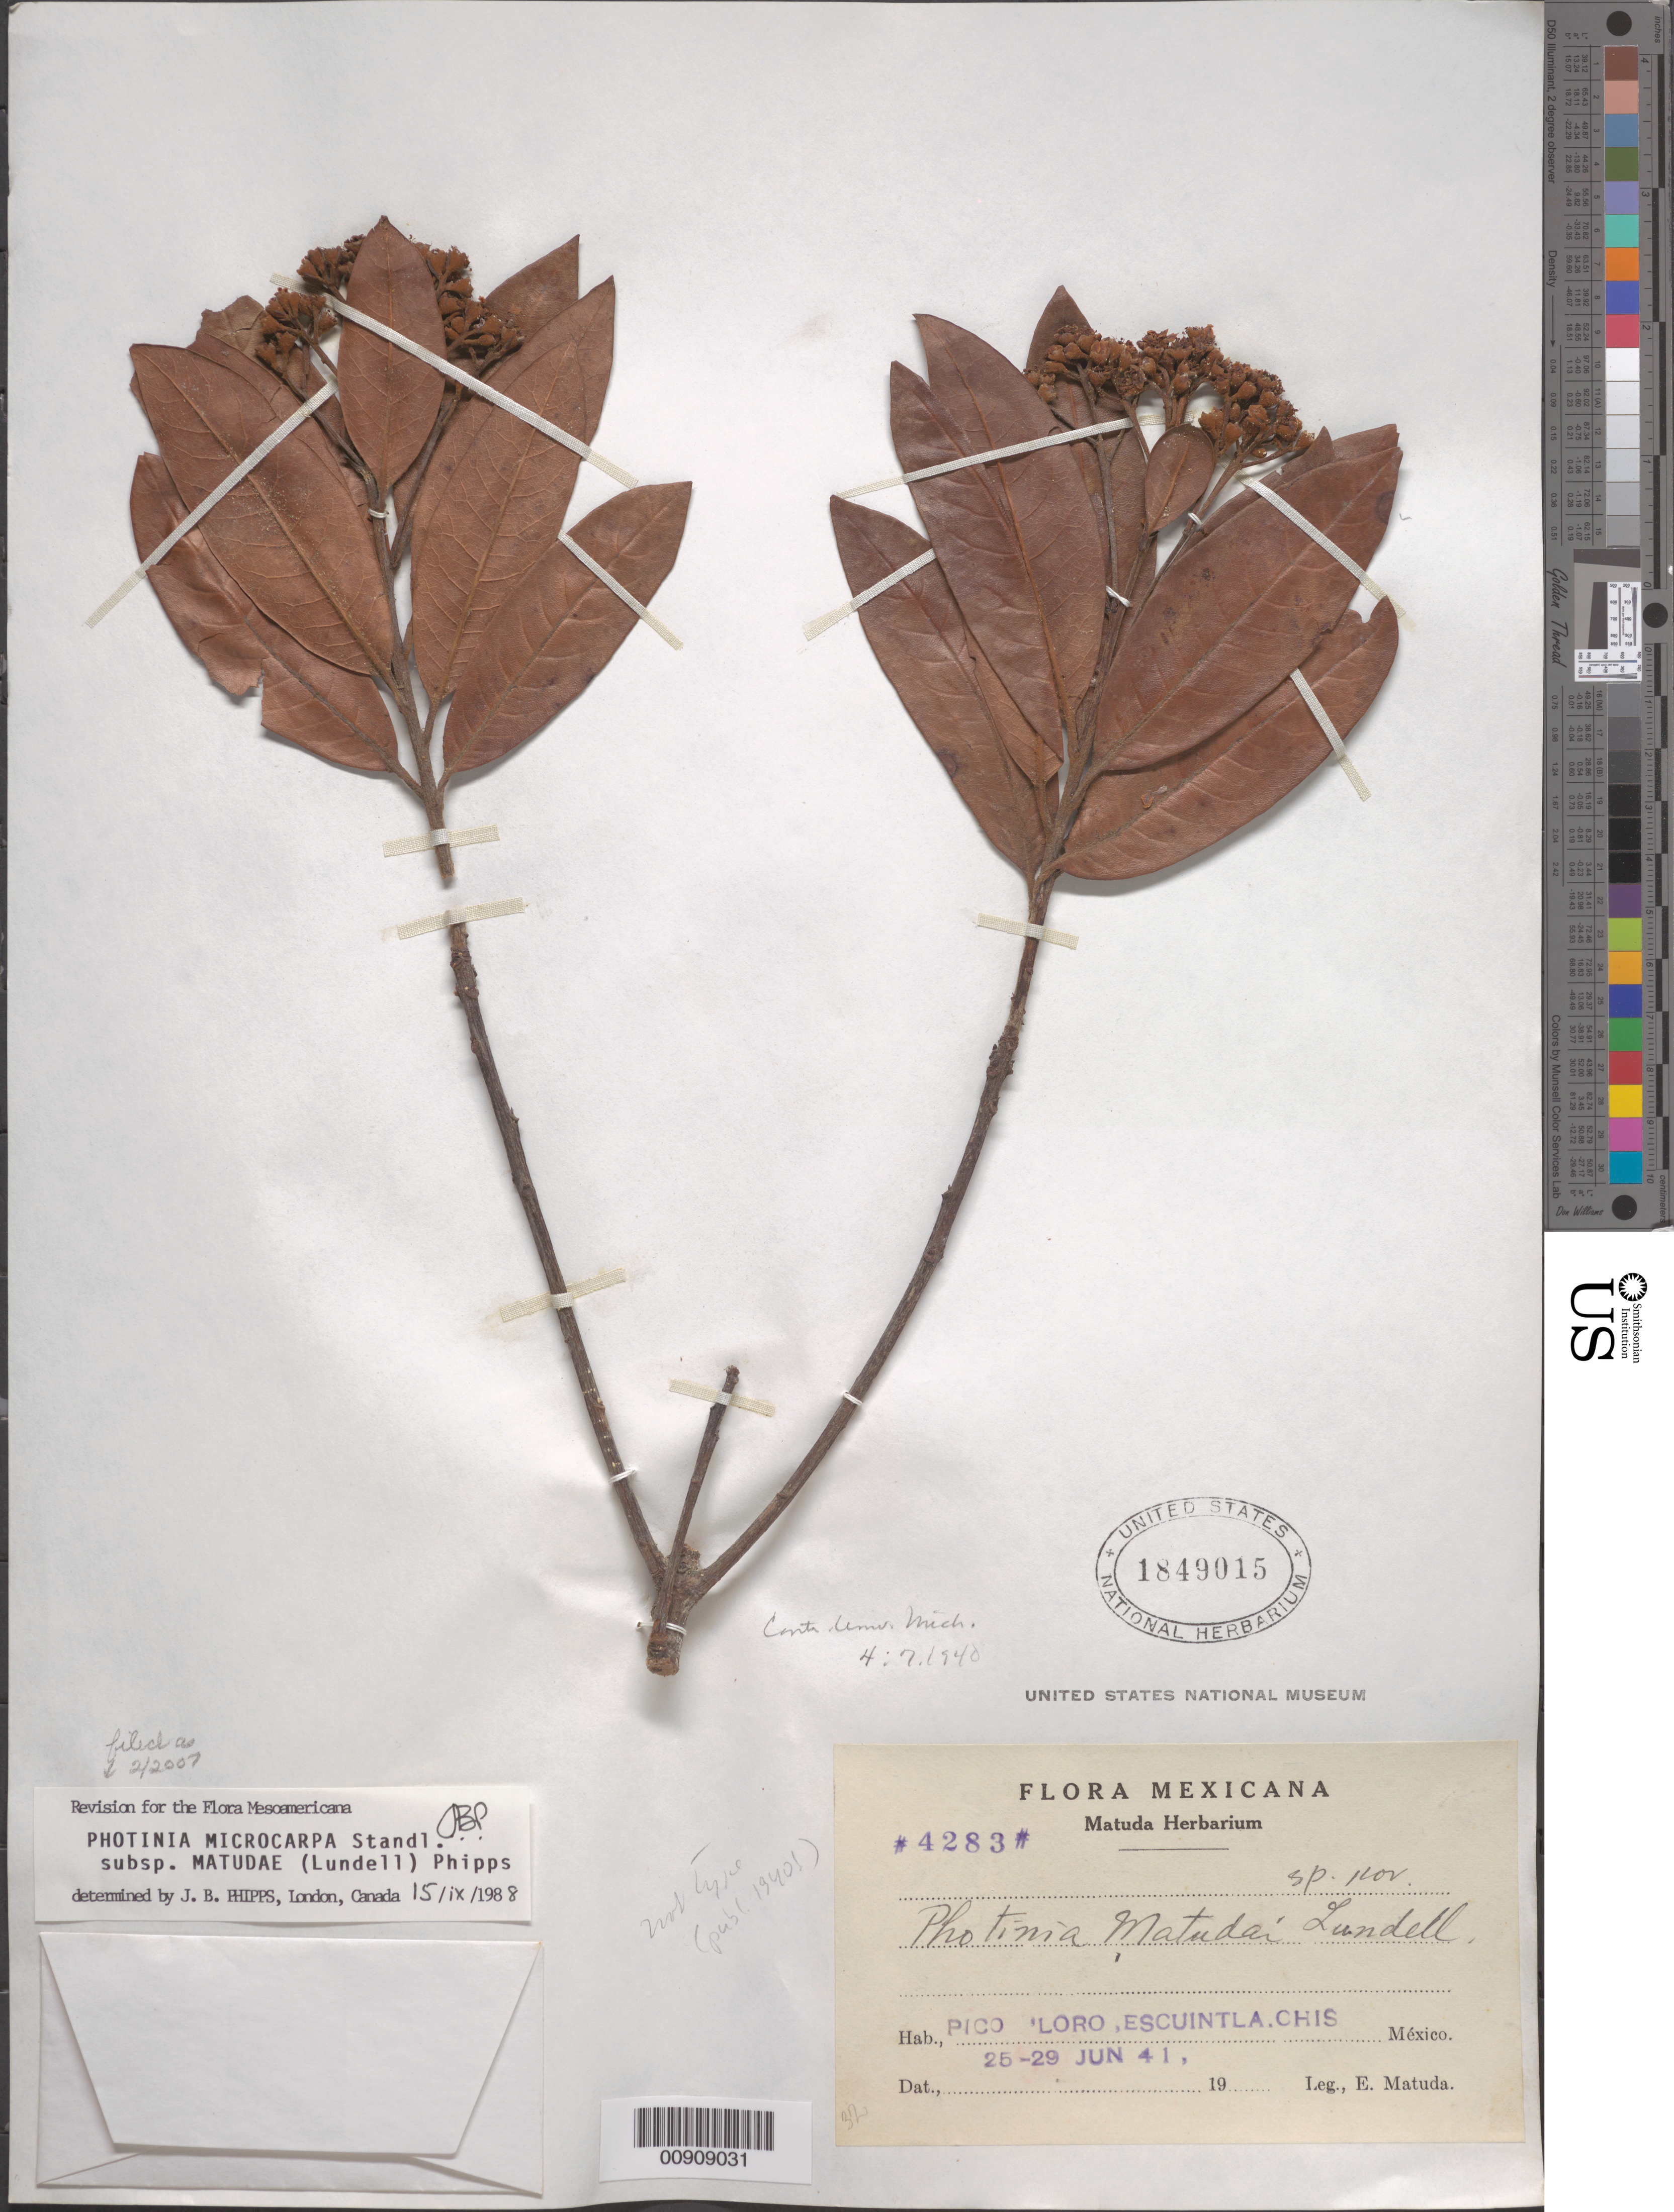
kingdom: Plantae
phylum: Tracheophyta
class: Magnoliopsida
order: Rosales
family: Rosaceae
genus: Phippsiomeles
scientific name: Phippsiomeles matudae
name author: (Lundell) B.B. Liu & J. Wen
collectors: E. Matuda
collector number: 4283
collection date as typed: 25 Jun 1941 to 29 Jun 1941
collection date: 1941-06-25/1941-06-29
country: Mexico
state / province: Chiapas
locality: Pico de Loro, Escuintla, Chiapas.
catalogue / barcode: US 1849015